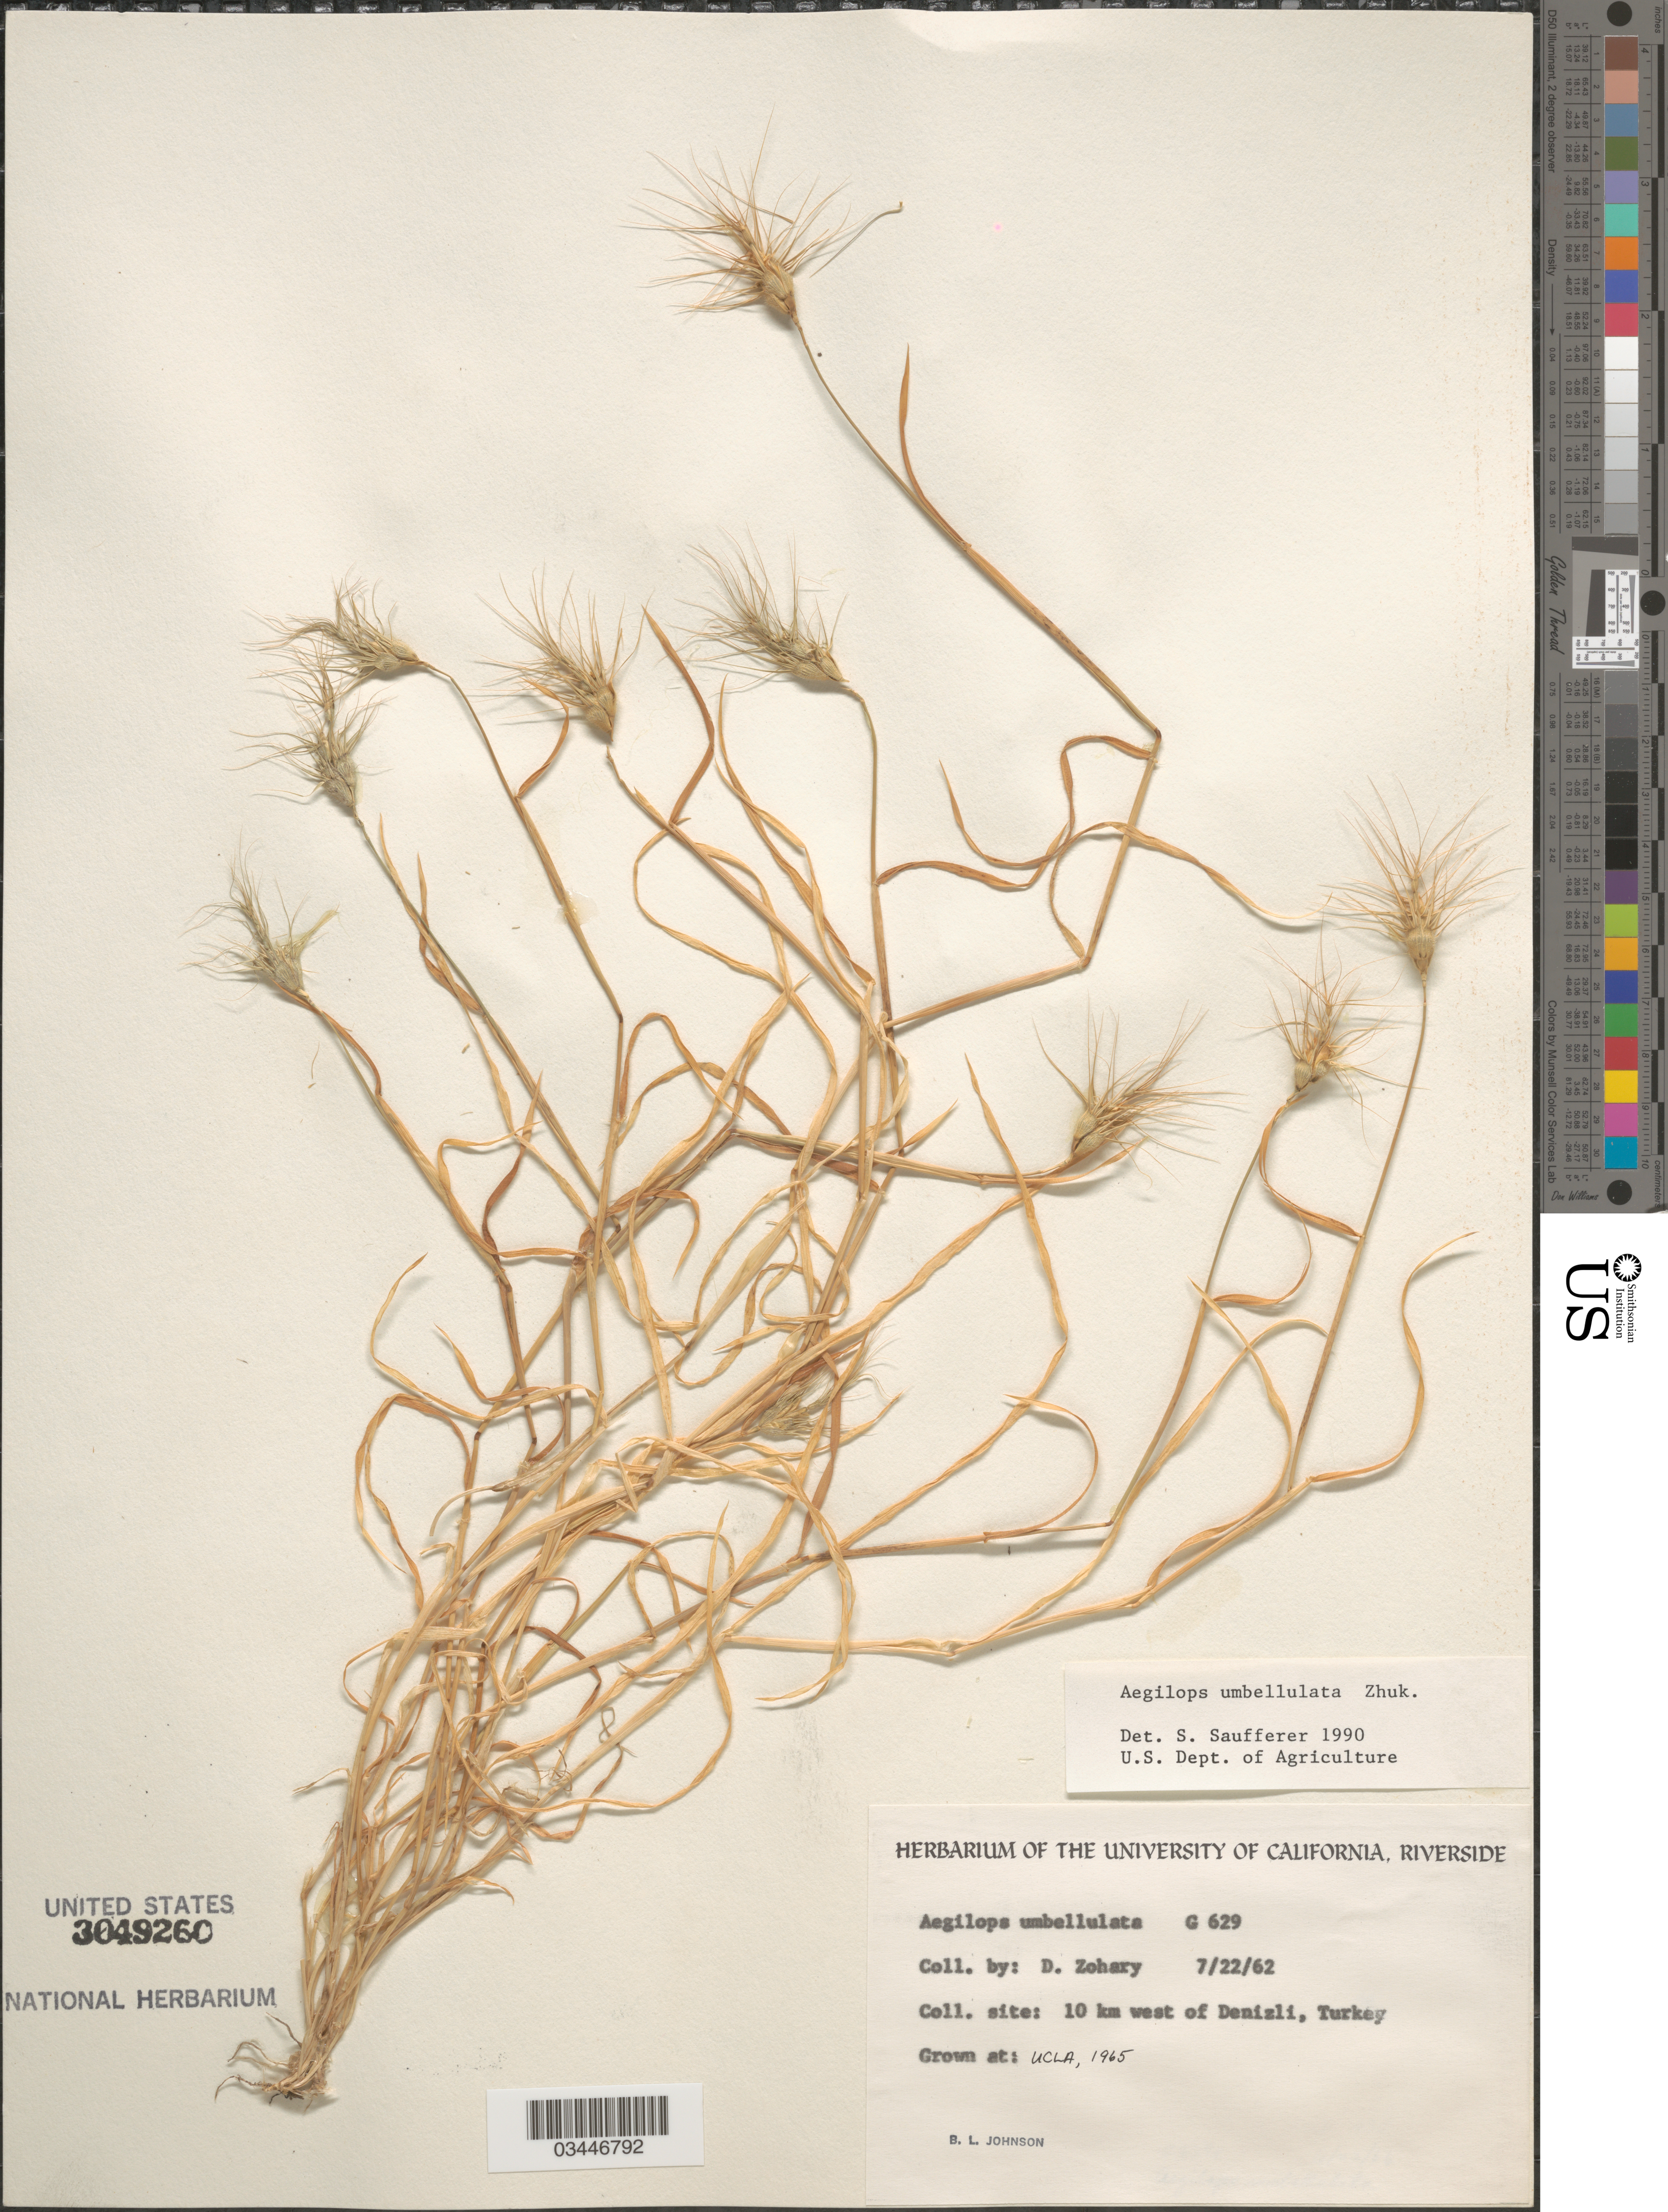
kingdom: Plantae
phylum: Tracheophyta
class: Liliopsida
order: Poales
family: Poaceae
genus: Aegilops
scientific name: Aegilops umbellulata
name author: Zhuk.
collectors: B. Johnson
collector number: G629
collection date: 1965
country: United States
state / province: California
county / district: Los Angeles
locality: UCLA.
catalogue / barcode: US 3049260